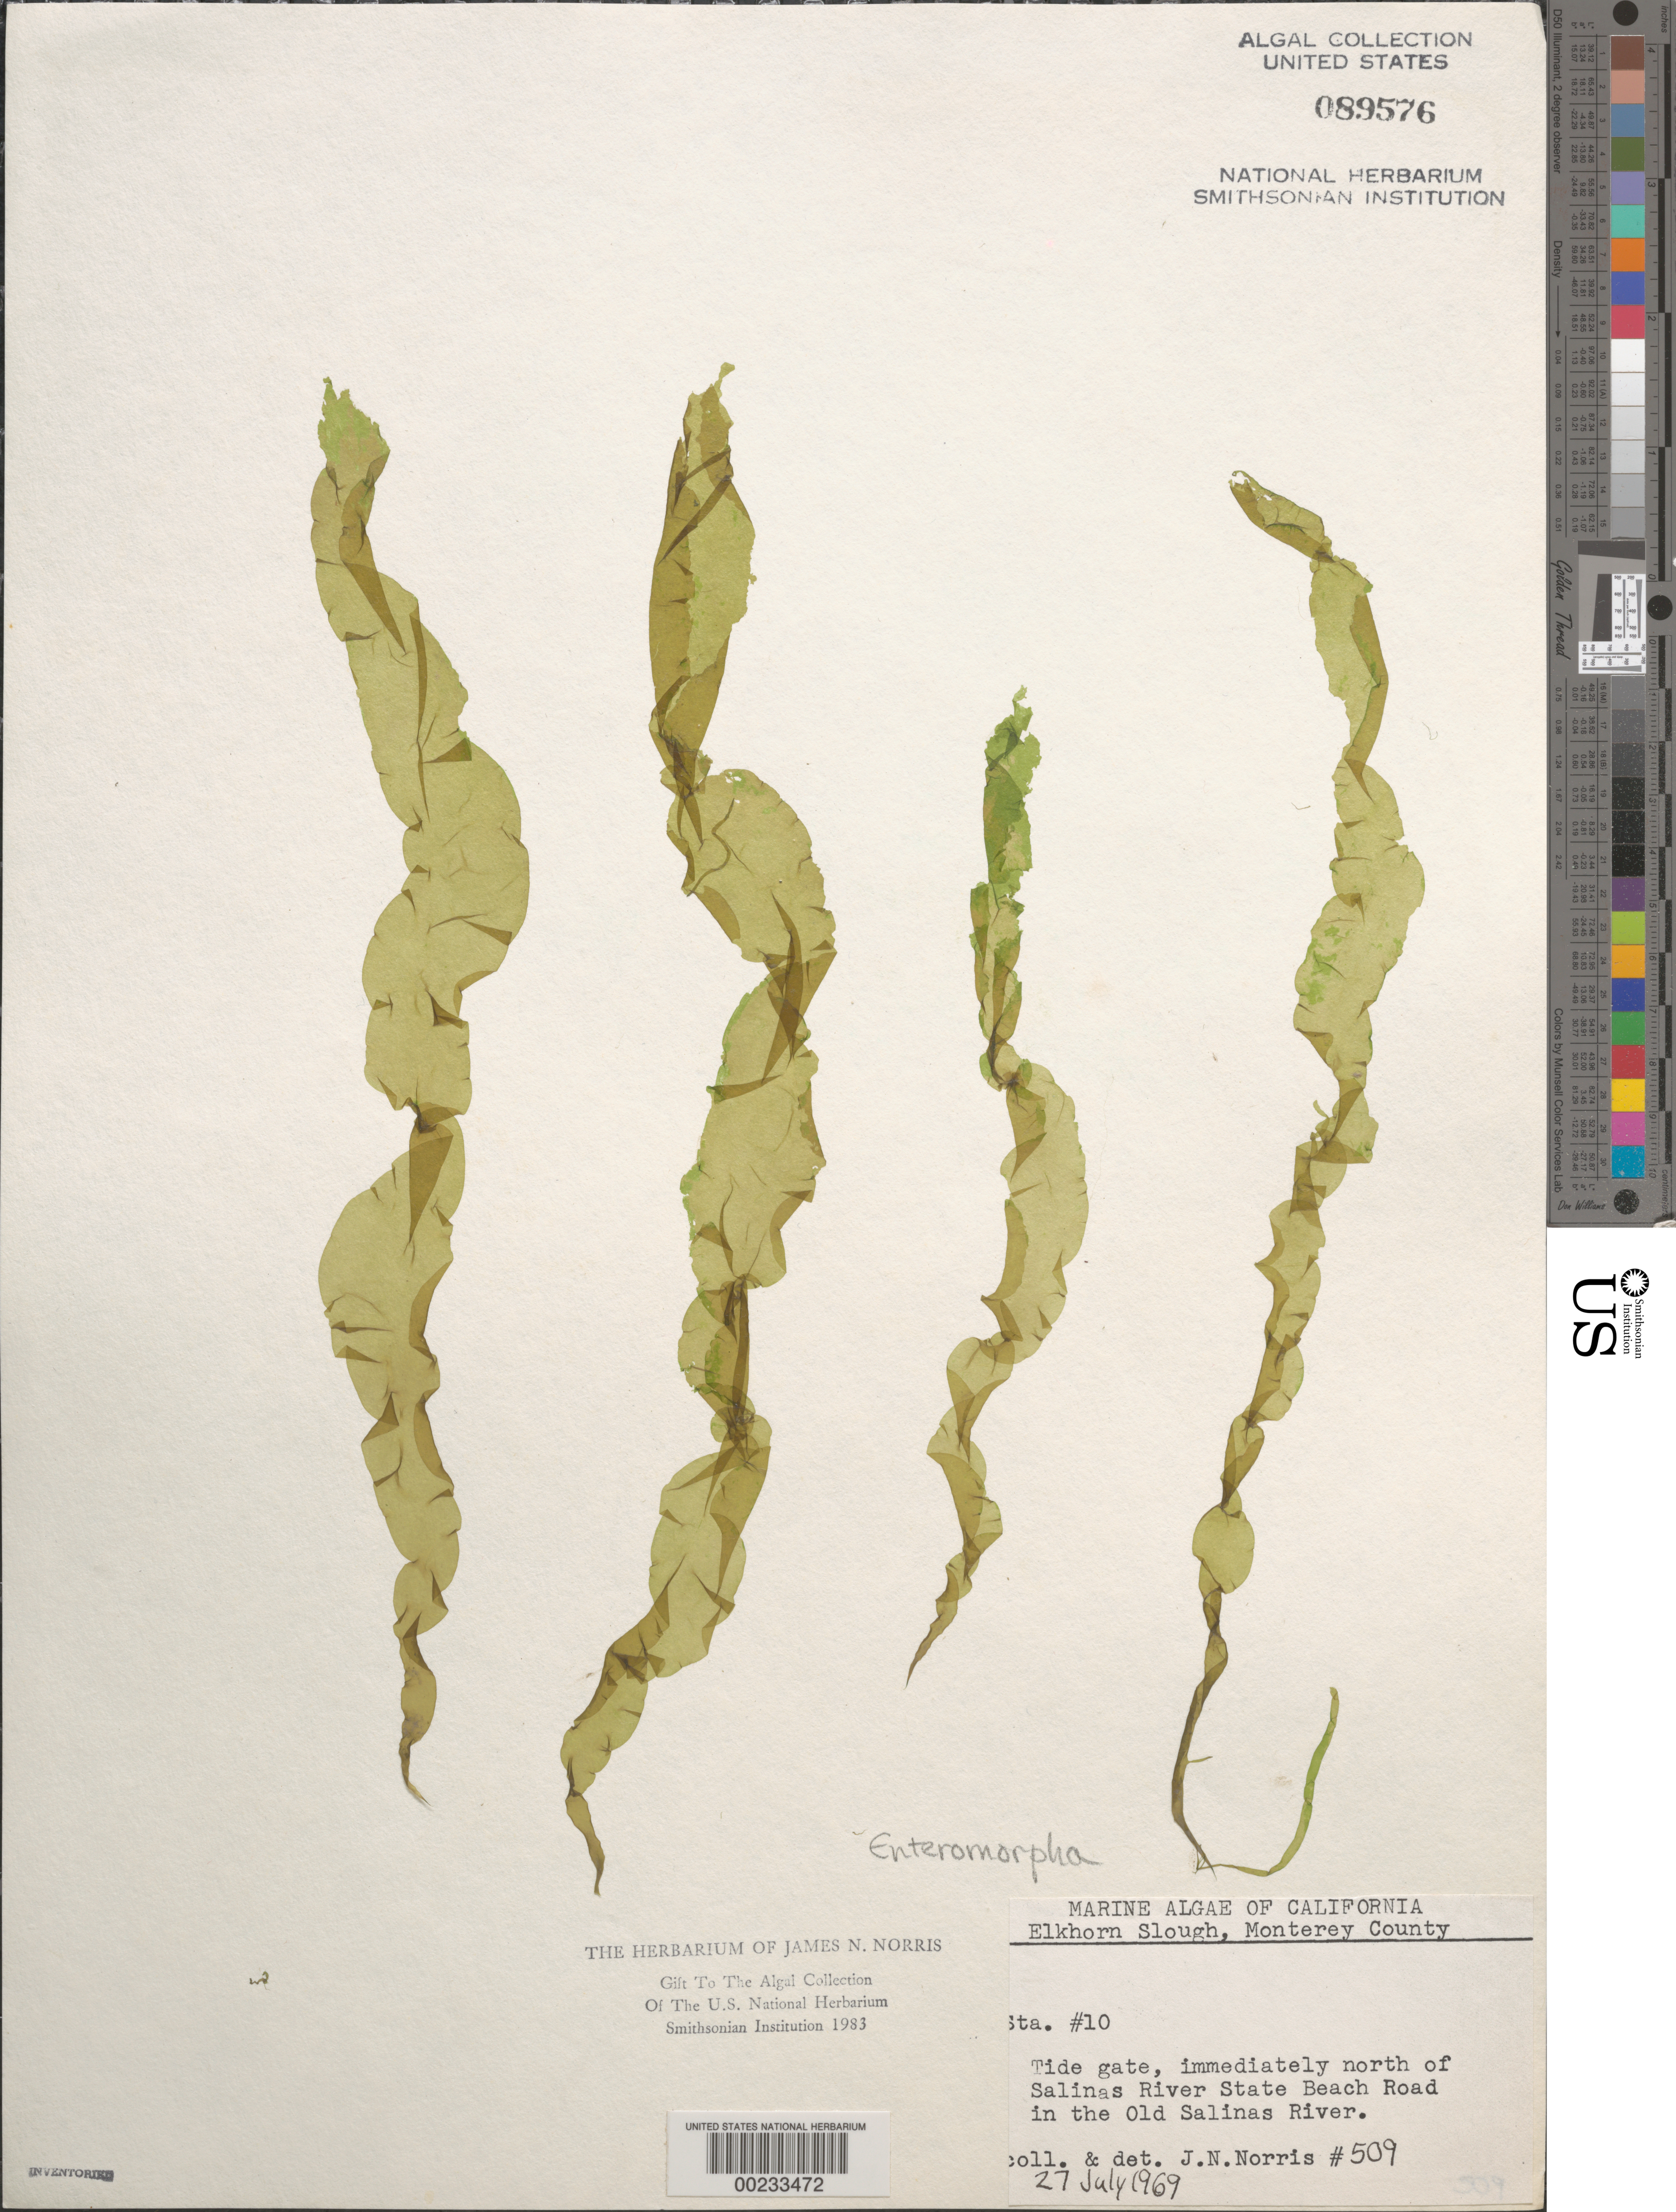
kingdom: Plantae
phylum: Chlorophyta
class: Ulvophyceae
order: Ulvales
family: Ulvaceae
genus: Ulva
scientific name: Ulva sp.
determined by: Algae name updating Project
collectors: J. N. Norris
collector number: JN-509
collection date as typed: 27 Jul 1969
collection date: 1969-07-27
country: United States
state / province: California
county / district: Monterey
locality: Old Salinas River, Elkhorn Slough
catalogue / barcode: US 89576